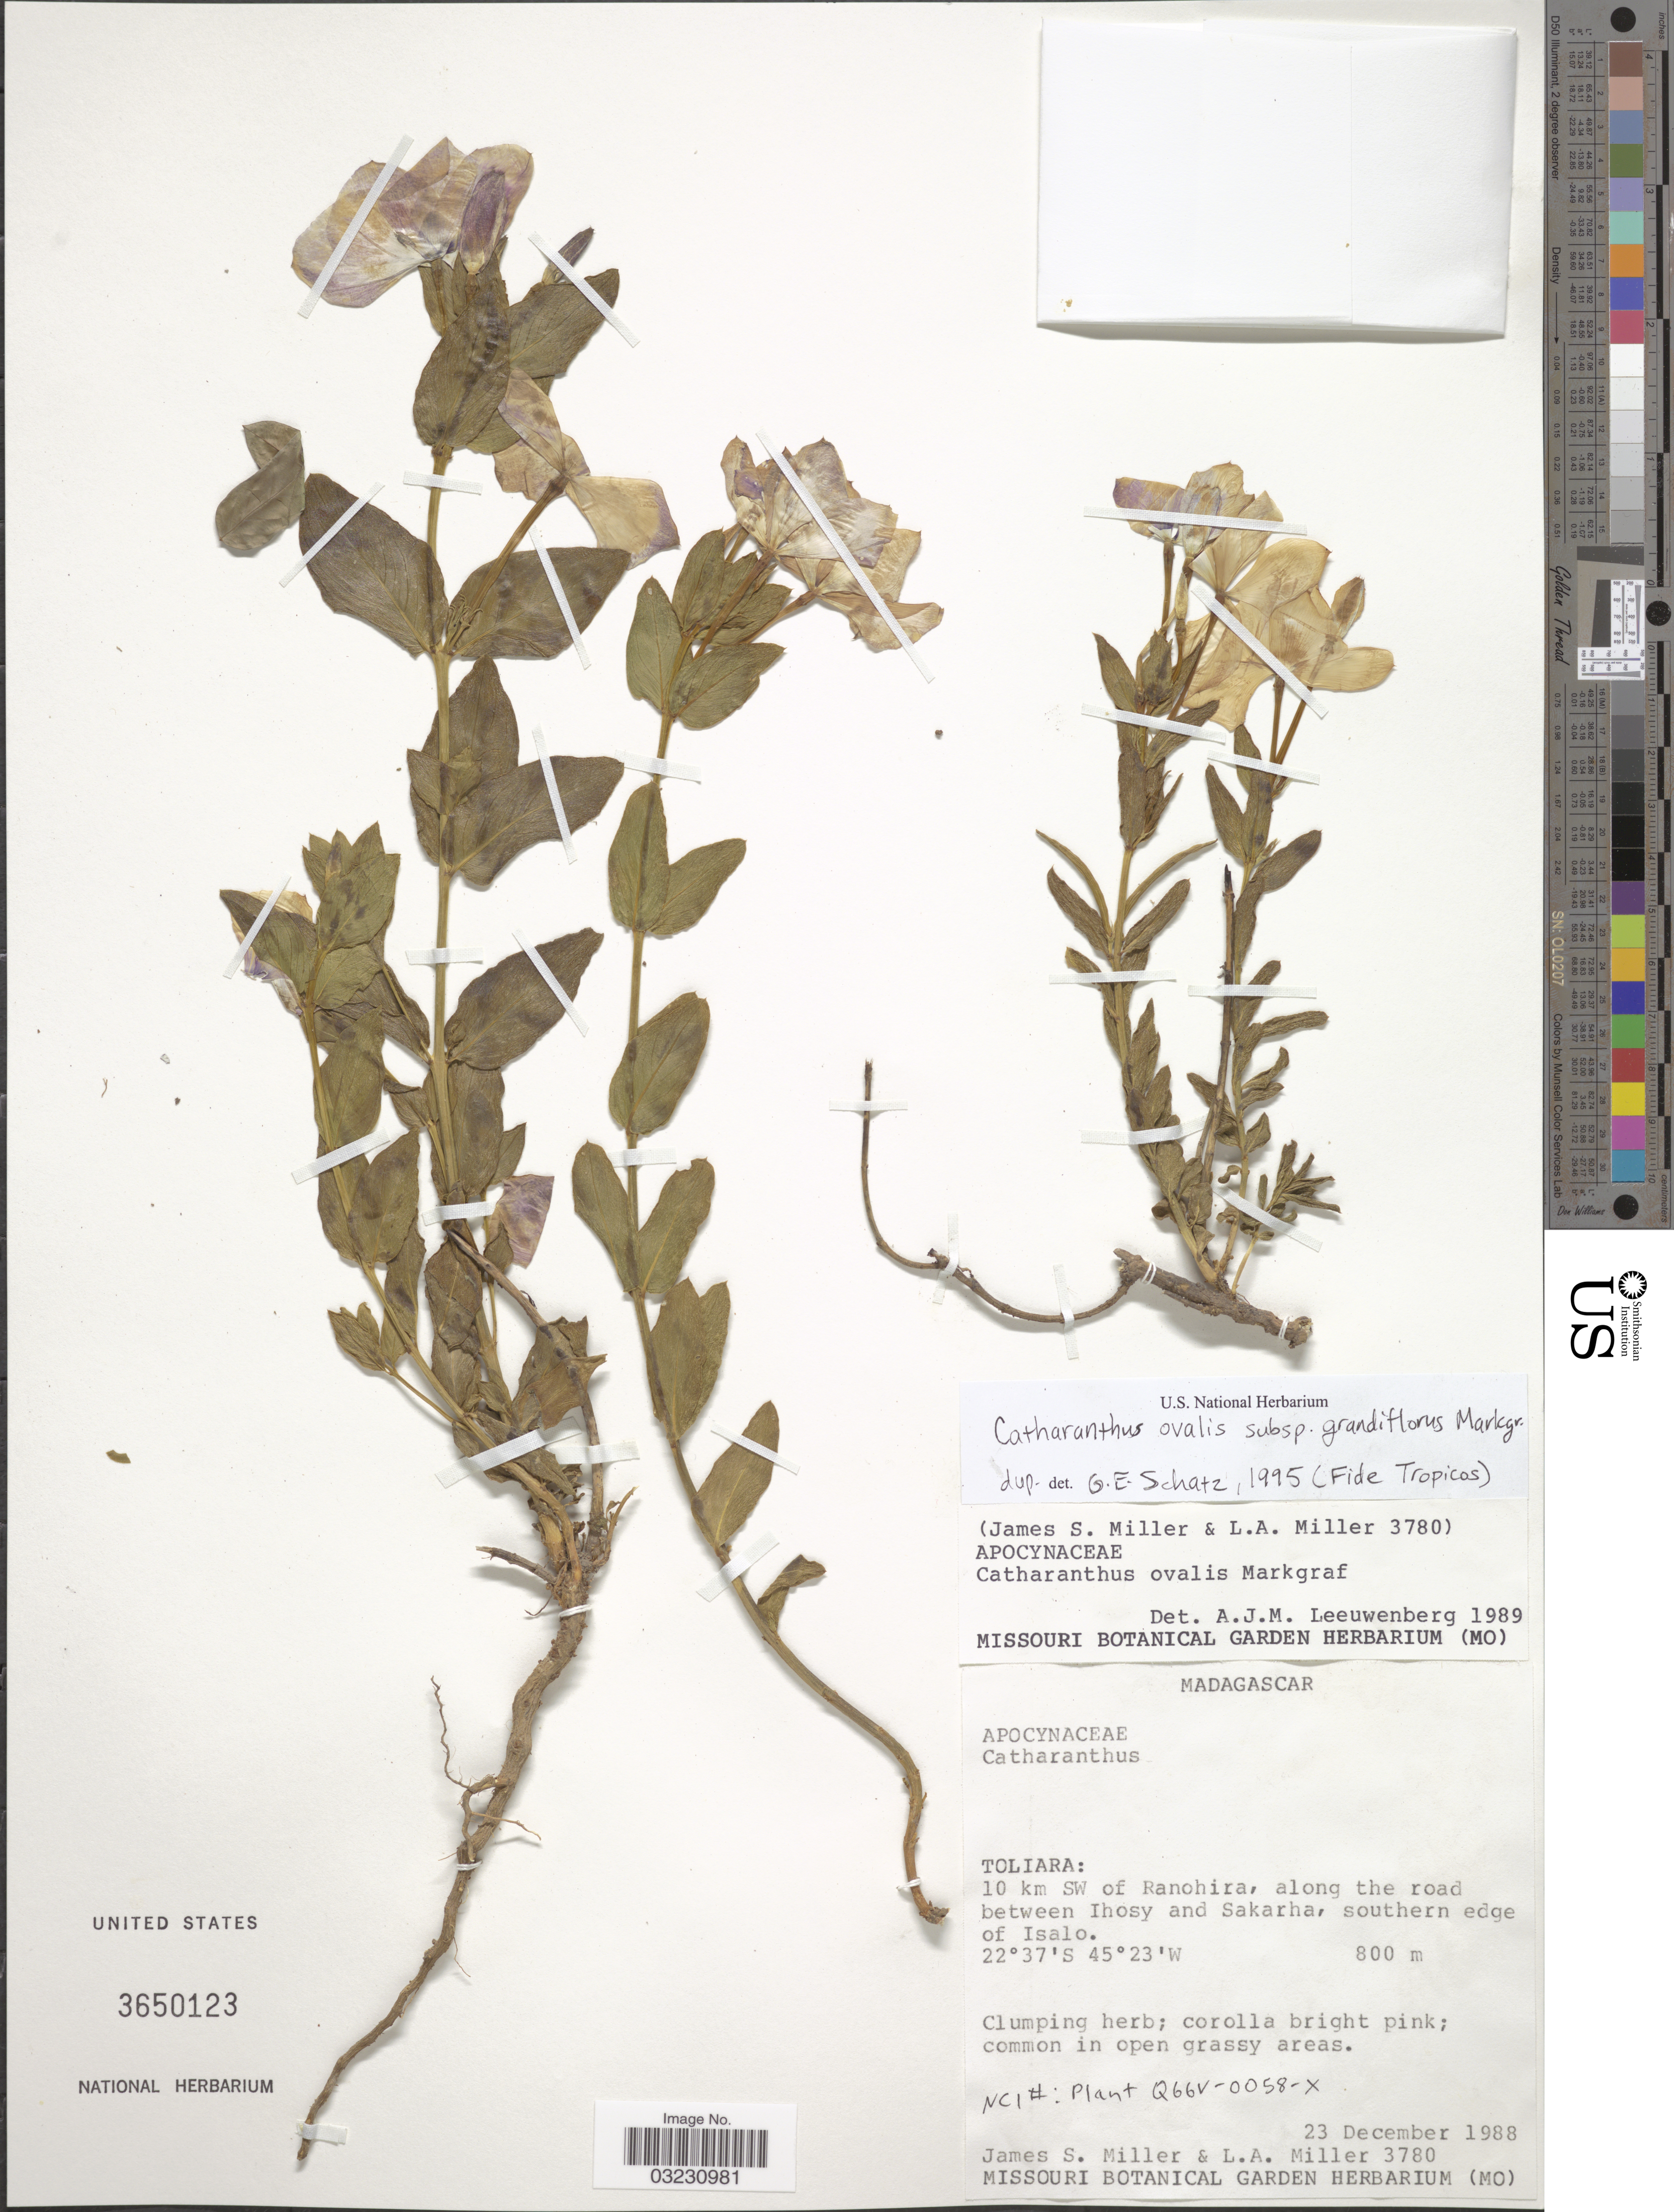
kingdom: Plantae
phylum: Tracheophyta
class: Magnoliopsida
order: Gentianales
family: Apocynaceae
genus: Catharanthus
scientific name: Catharanthus ovalis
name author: Markgr.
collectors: J. S. Miller & L. A. Miller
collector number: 3780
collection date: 1988-12-23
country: Madagascar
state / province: Ihorombe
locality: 10 km SW of Ranohira, along the road between Ihosy and Sakarha, southern edge of Isalo.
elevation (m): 800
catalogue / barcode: US 3650123